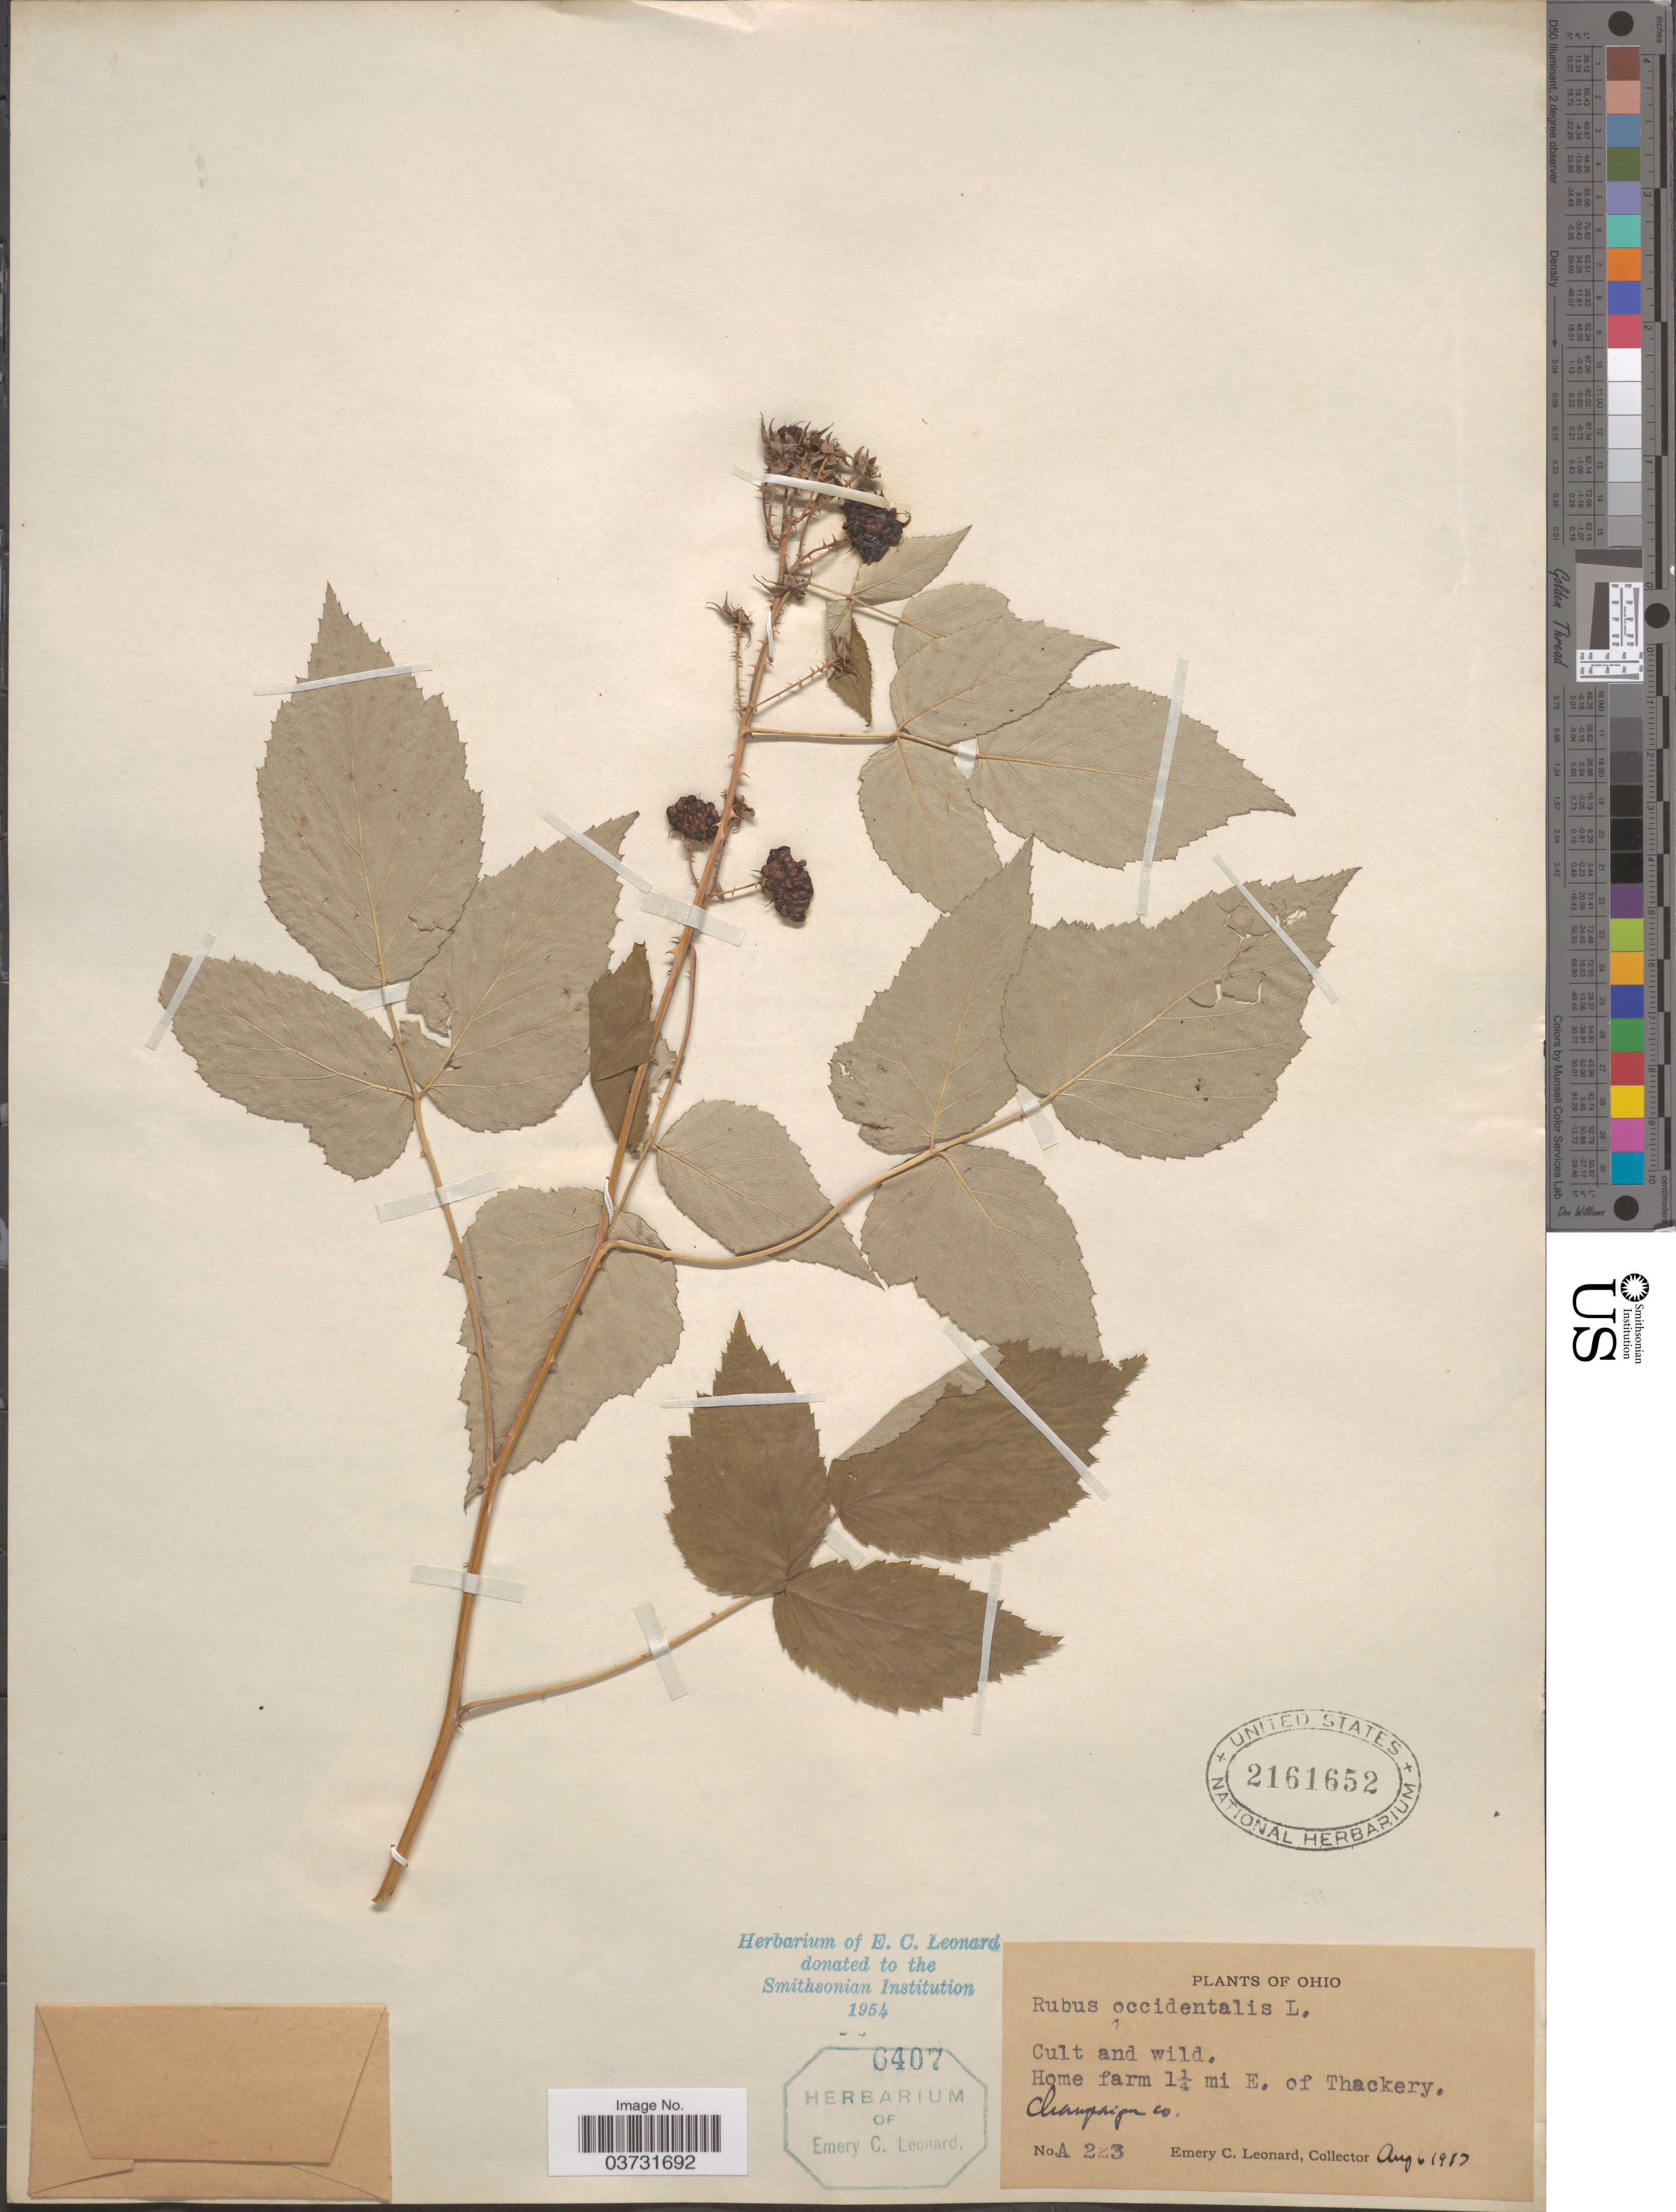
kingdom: Plantae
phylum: Tracheophyta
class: Magnoliopsida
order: Rosales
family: Rosaceae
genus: Rubus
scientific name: Rubus occidentalis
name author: L.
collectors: E. C. Leonard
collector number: A223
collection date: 1987-08-06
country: United States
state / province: Ohio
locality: Home farm 1¼ mi E. of Thackery. Champaign co.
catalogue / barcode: US 2161652